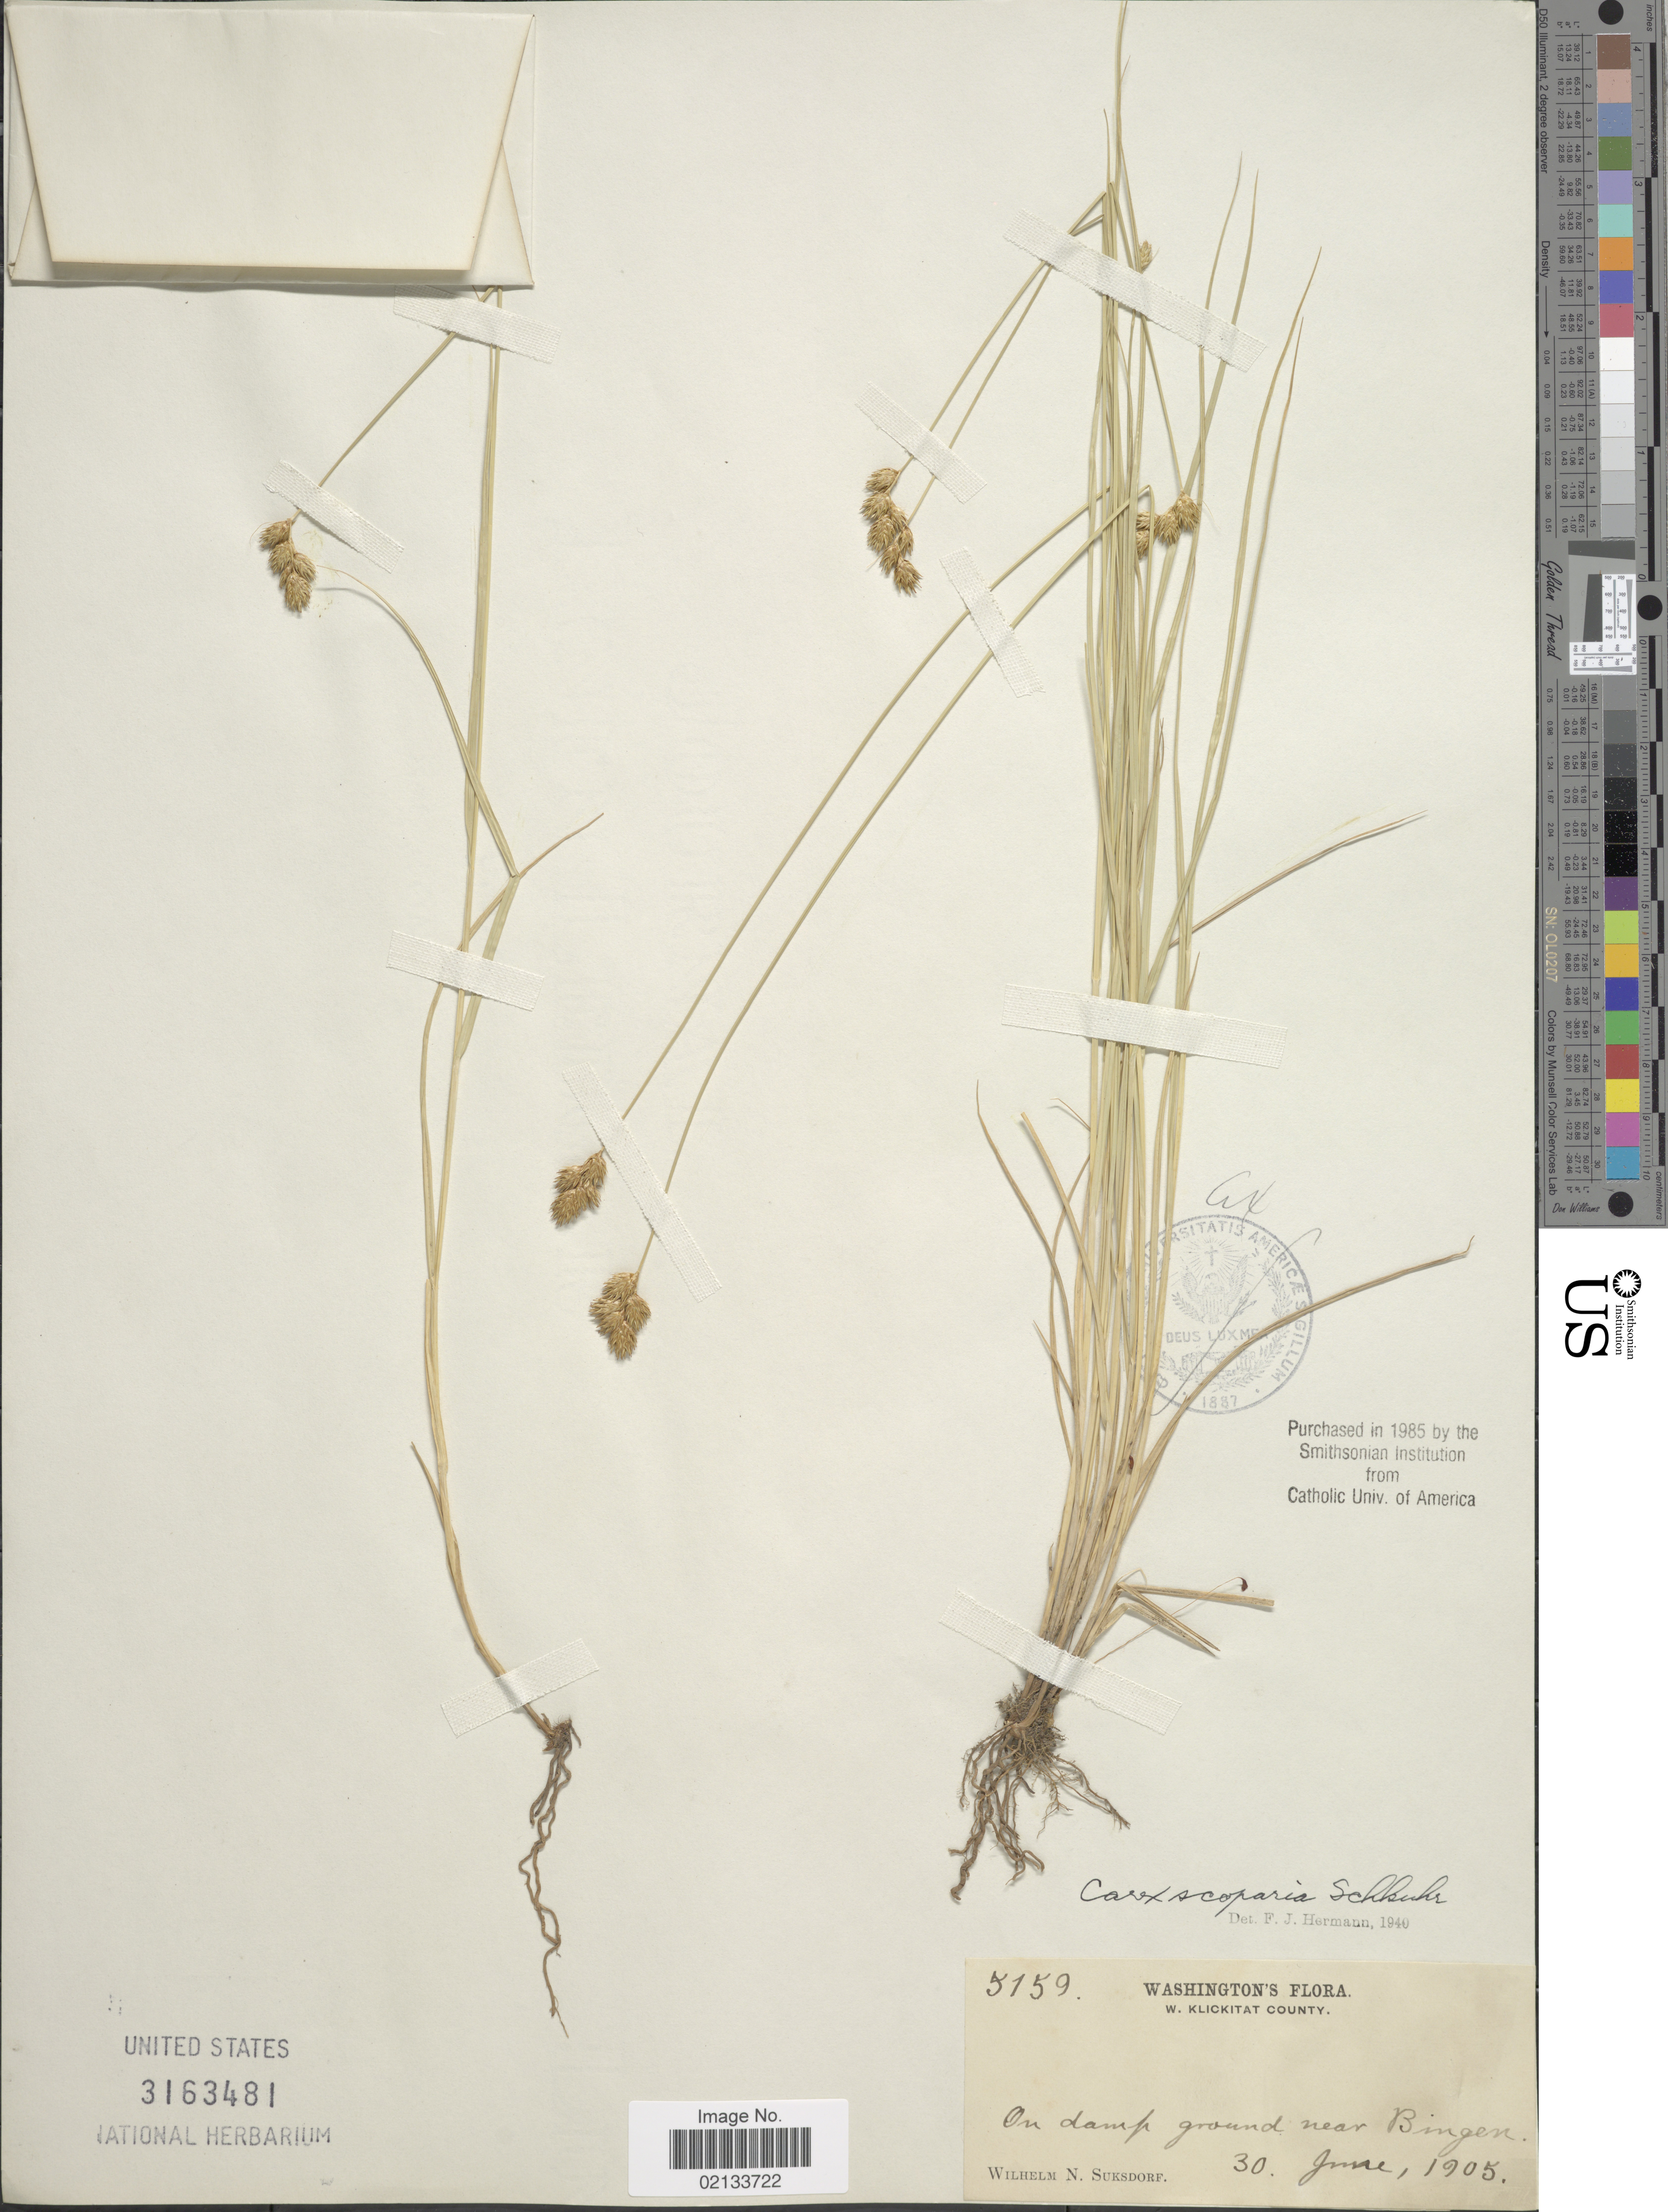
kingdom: Plantae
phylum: Tracheophyta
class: Liliopsida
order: Poales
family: Cyperaceae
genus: Carex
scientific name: Carex scoparia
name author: Schkuhr ex Willd.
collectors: W. N. Suksdorf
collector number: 5159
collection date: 1905-06-30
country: United States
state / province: Washington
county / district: Klickitat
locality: W. Klickitat County, On damp ground near Bingen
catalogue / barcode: US 3163481